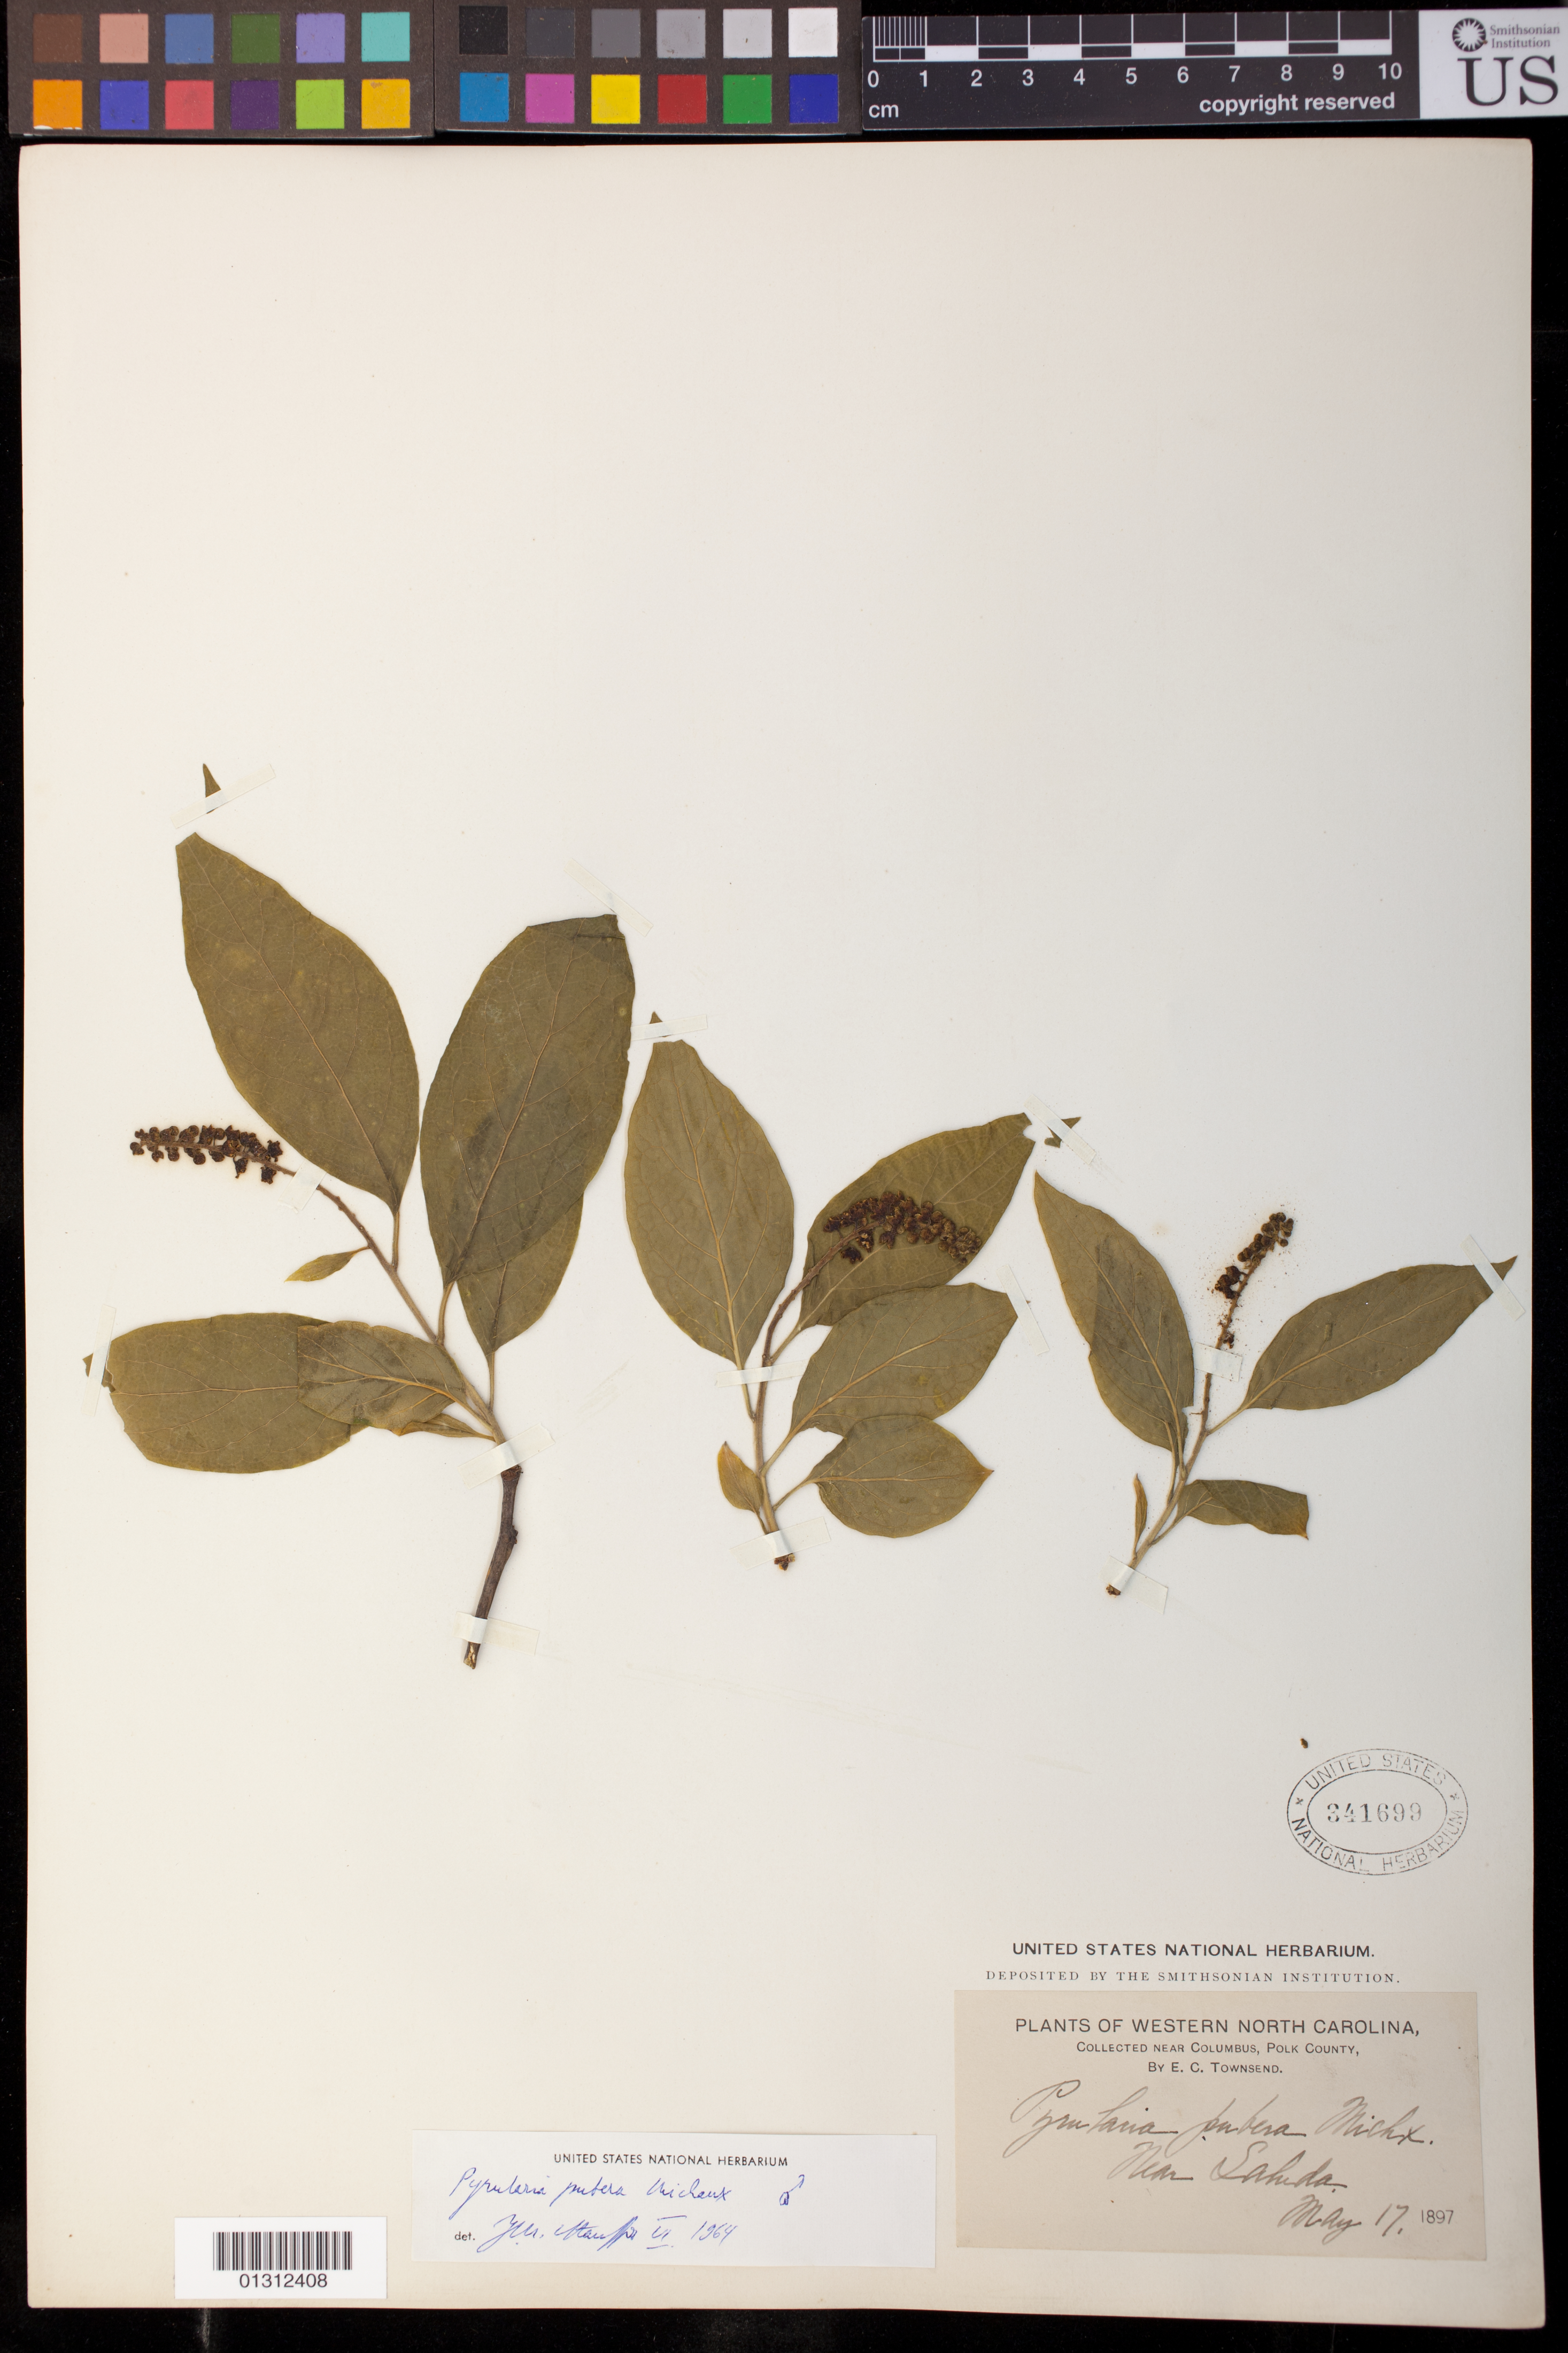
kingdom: Plantae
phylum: Tracheophyta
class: Magnoliopsida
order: Santalales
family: Cervantesiaceae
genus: Pyrularia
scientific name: Pyrularia pubera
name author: Michx.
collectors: E. C. Townsend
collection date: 1897-05-17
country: United States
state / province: North Carolina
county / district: Polk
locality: Near Saluda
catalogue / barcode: US 341699